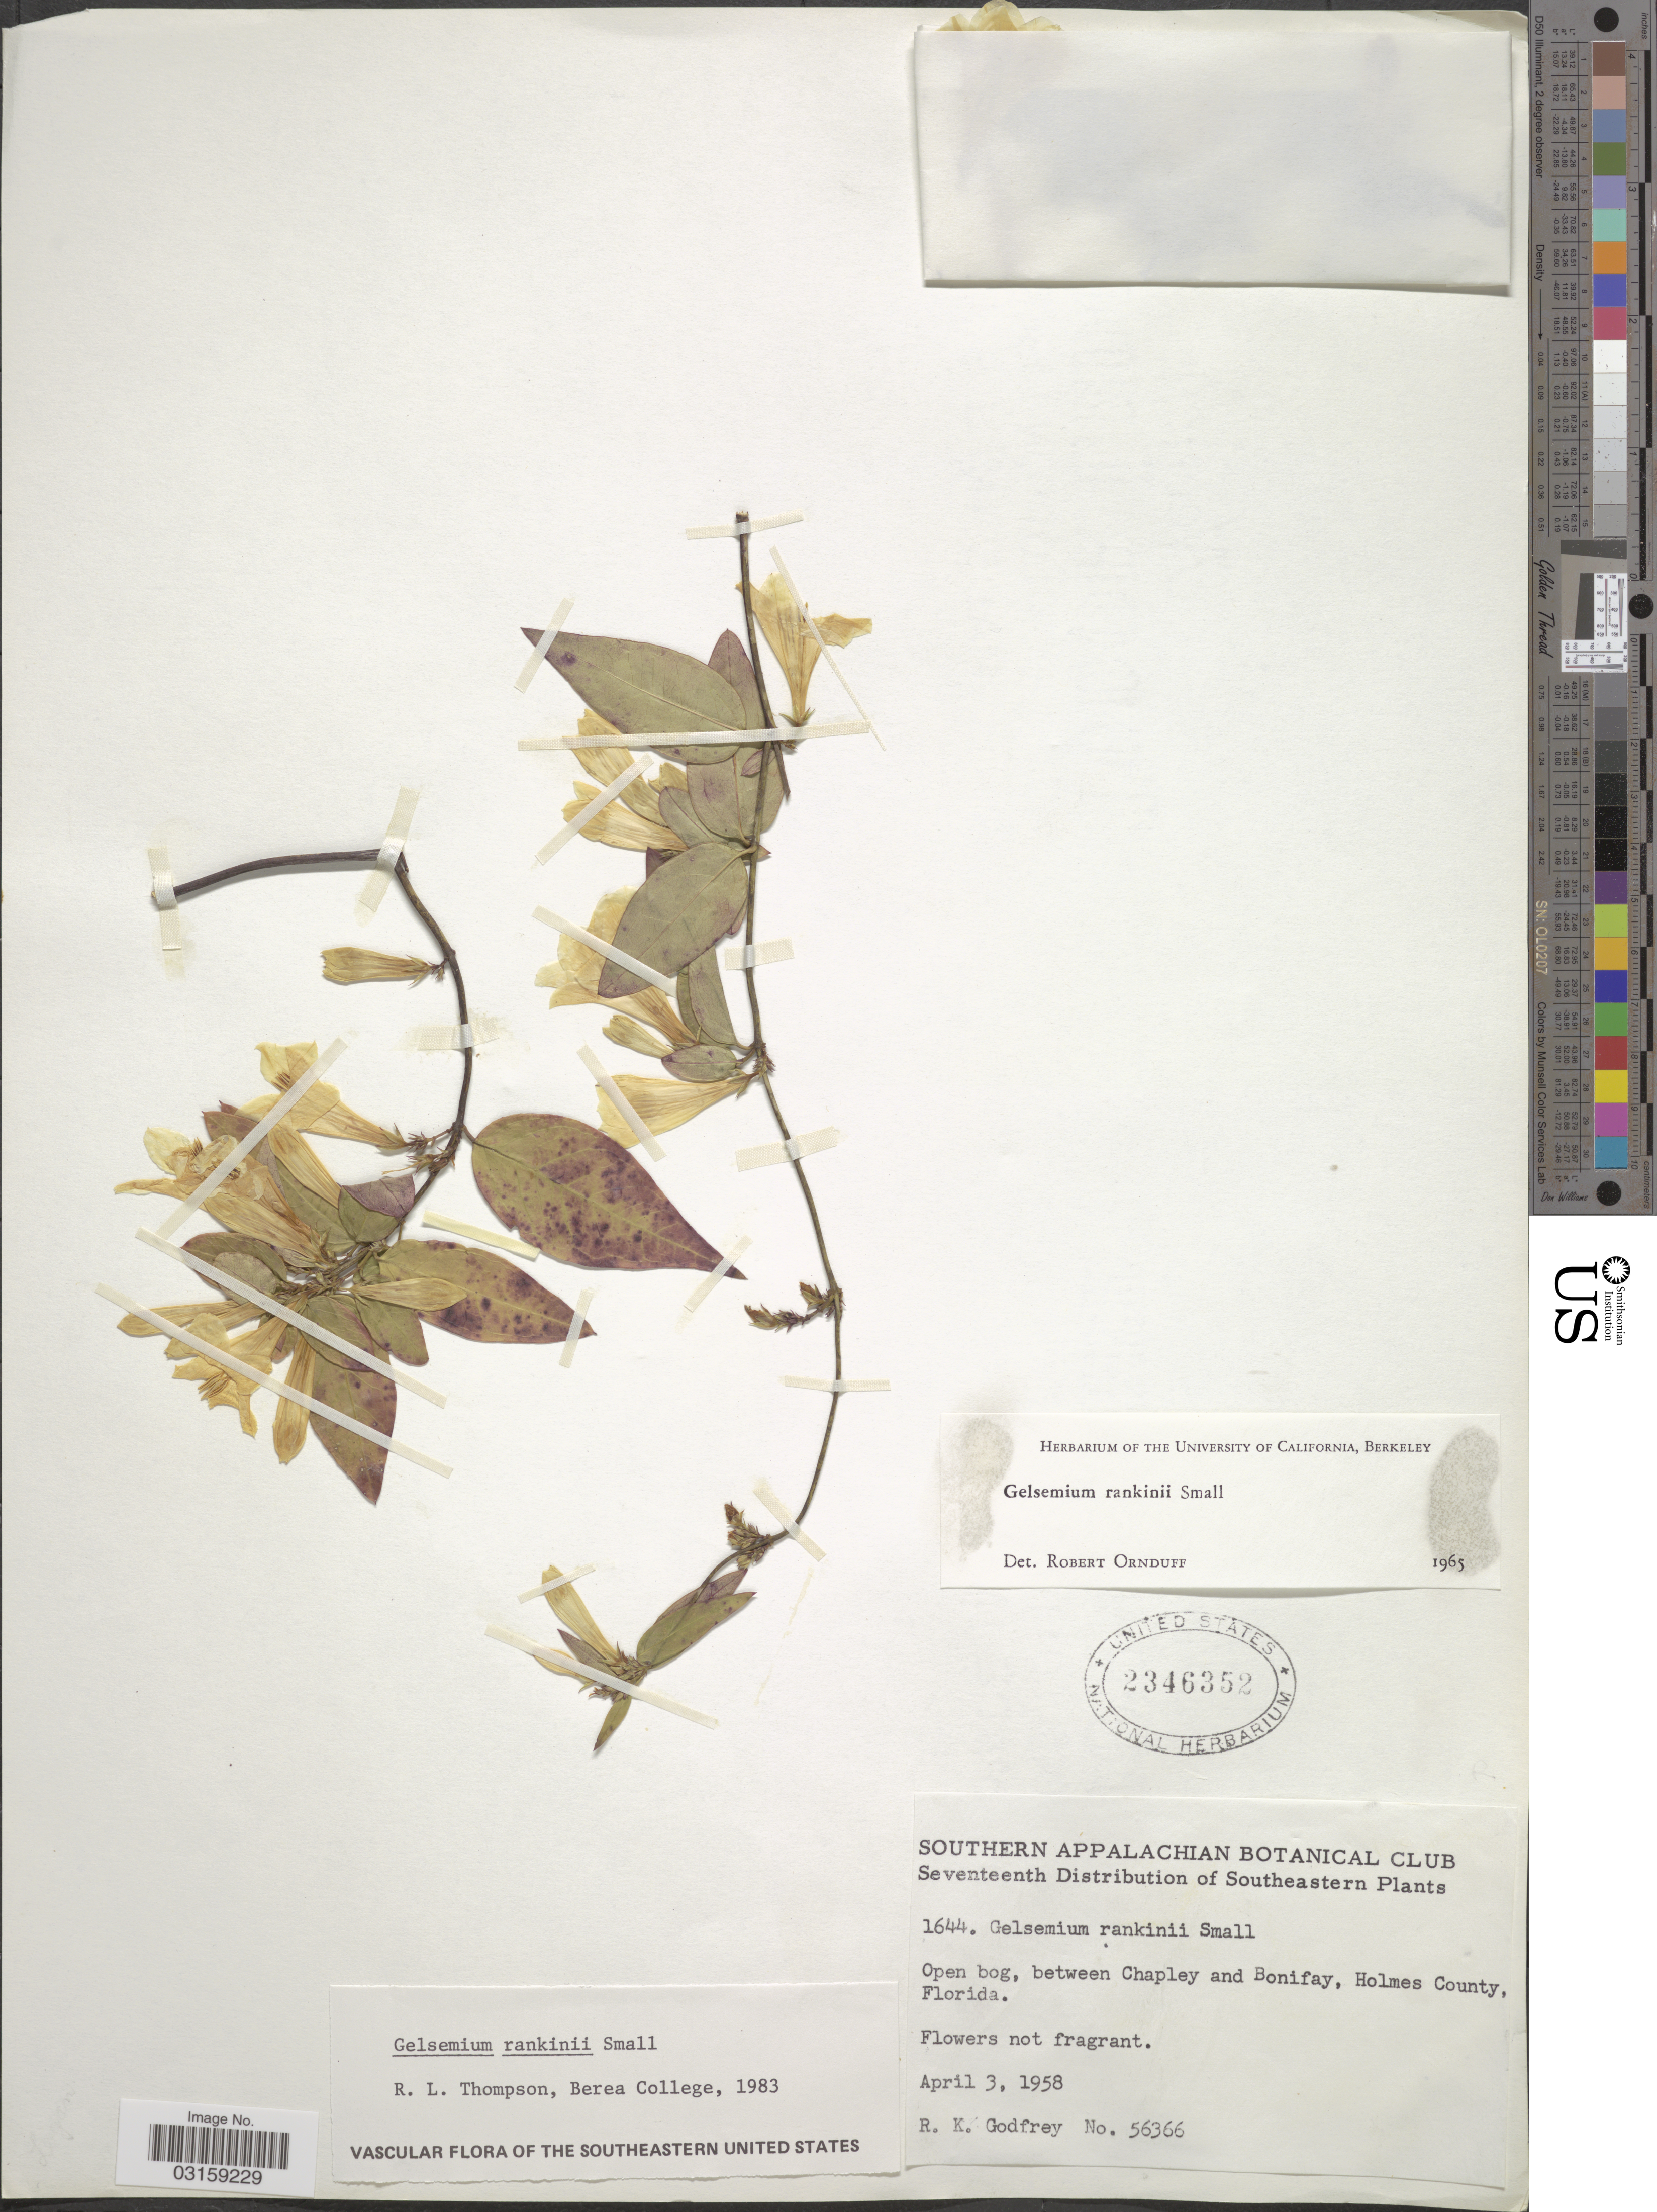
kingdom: Plantae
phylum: Tracheophyta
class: Magnoliopsida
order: Gentianales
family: Gelsemiaceae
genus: Gelsemium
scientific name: Gelsemium rankinii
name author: Small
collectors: R. K. Godfrey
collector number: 56366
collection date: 1958-04-03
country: United States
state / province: Florida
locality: Open bog, between Chapley and Bonifay, Holmes County.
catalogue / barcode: US 2346352